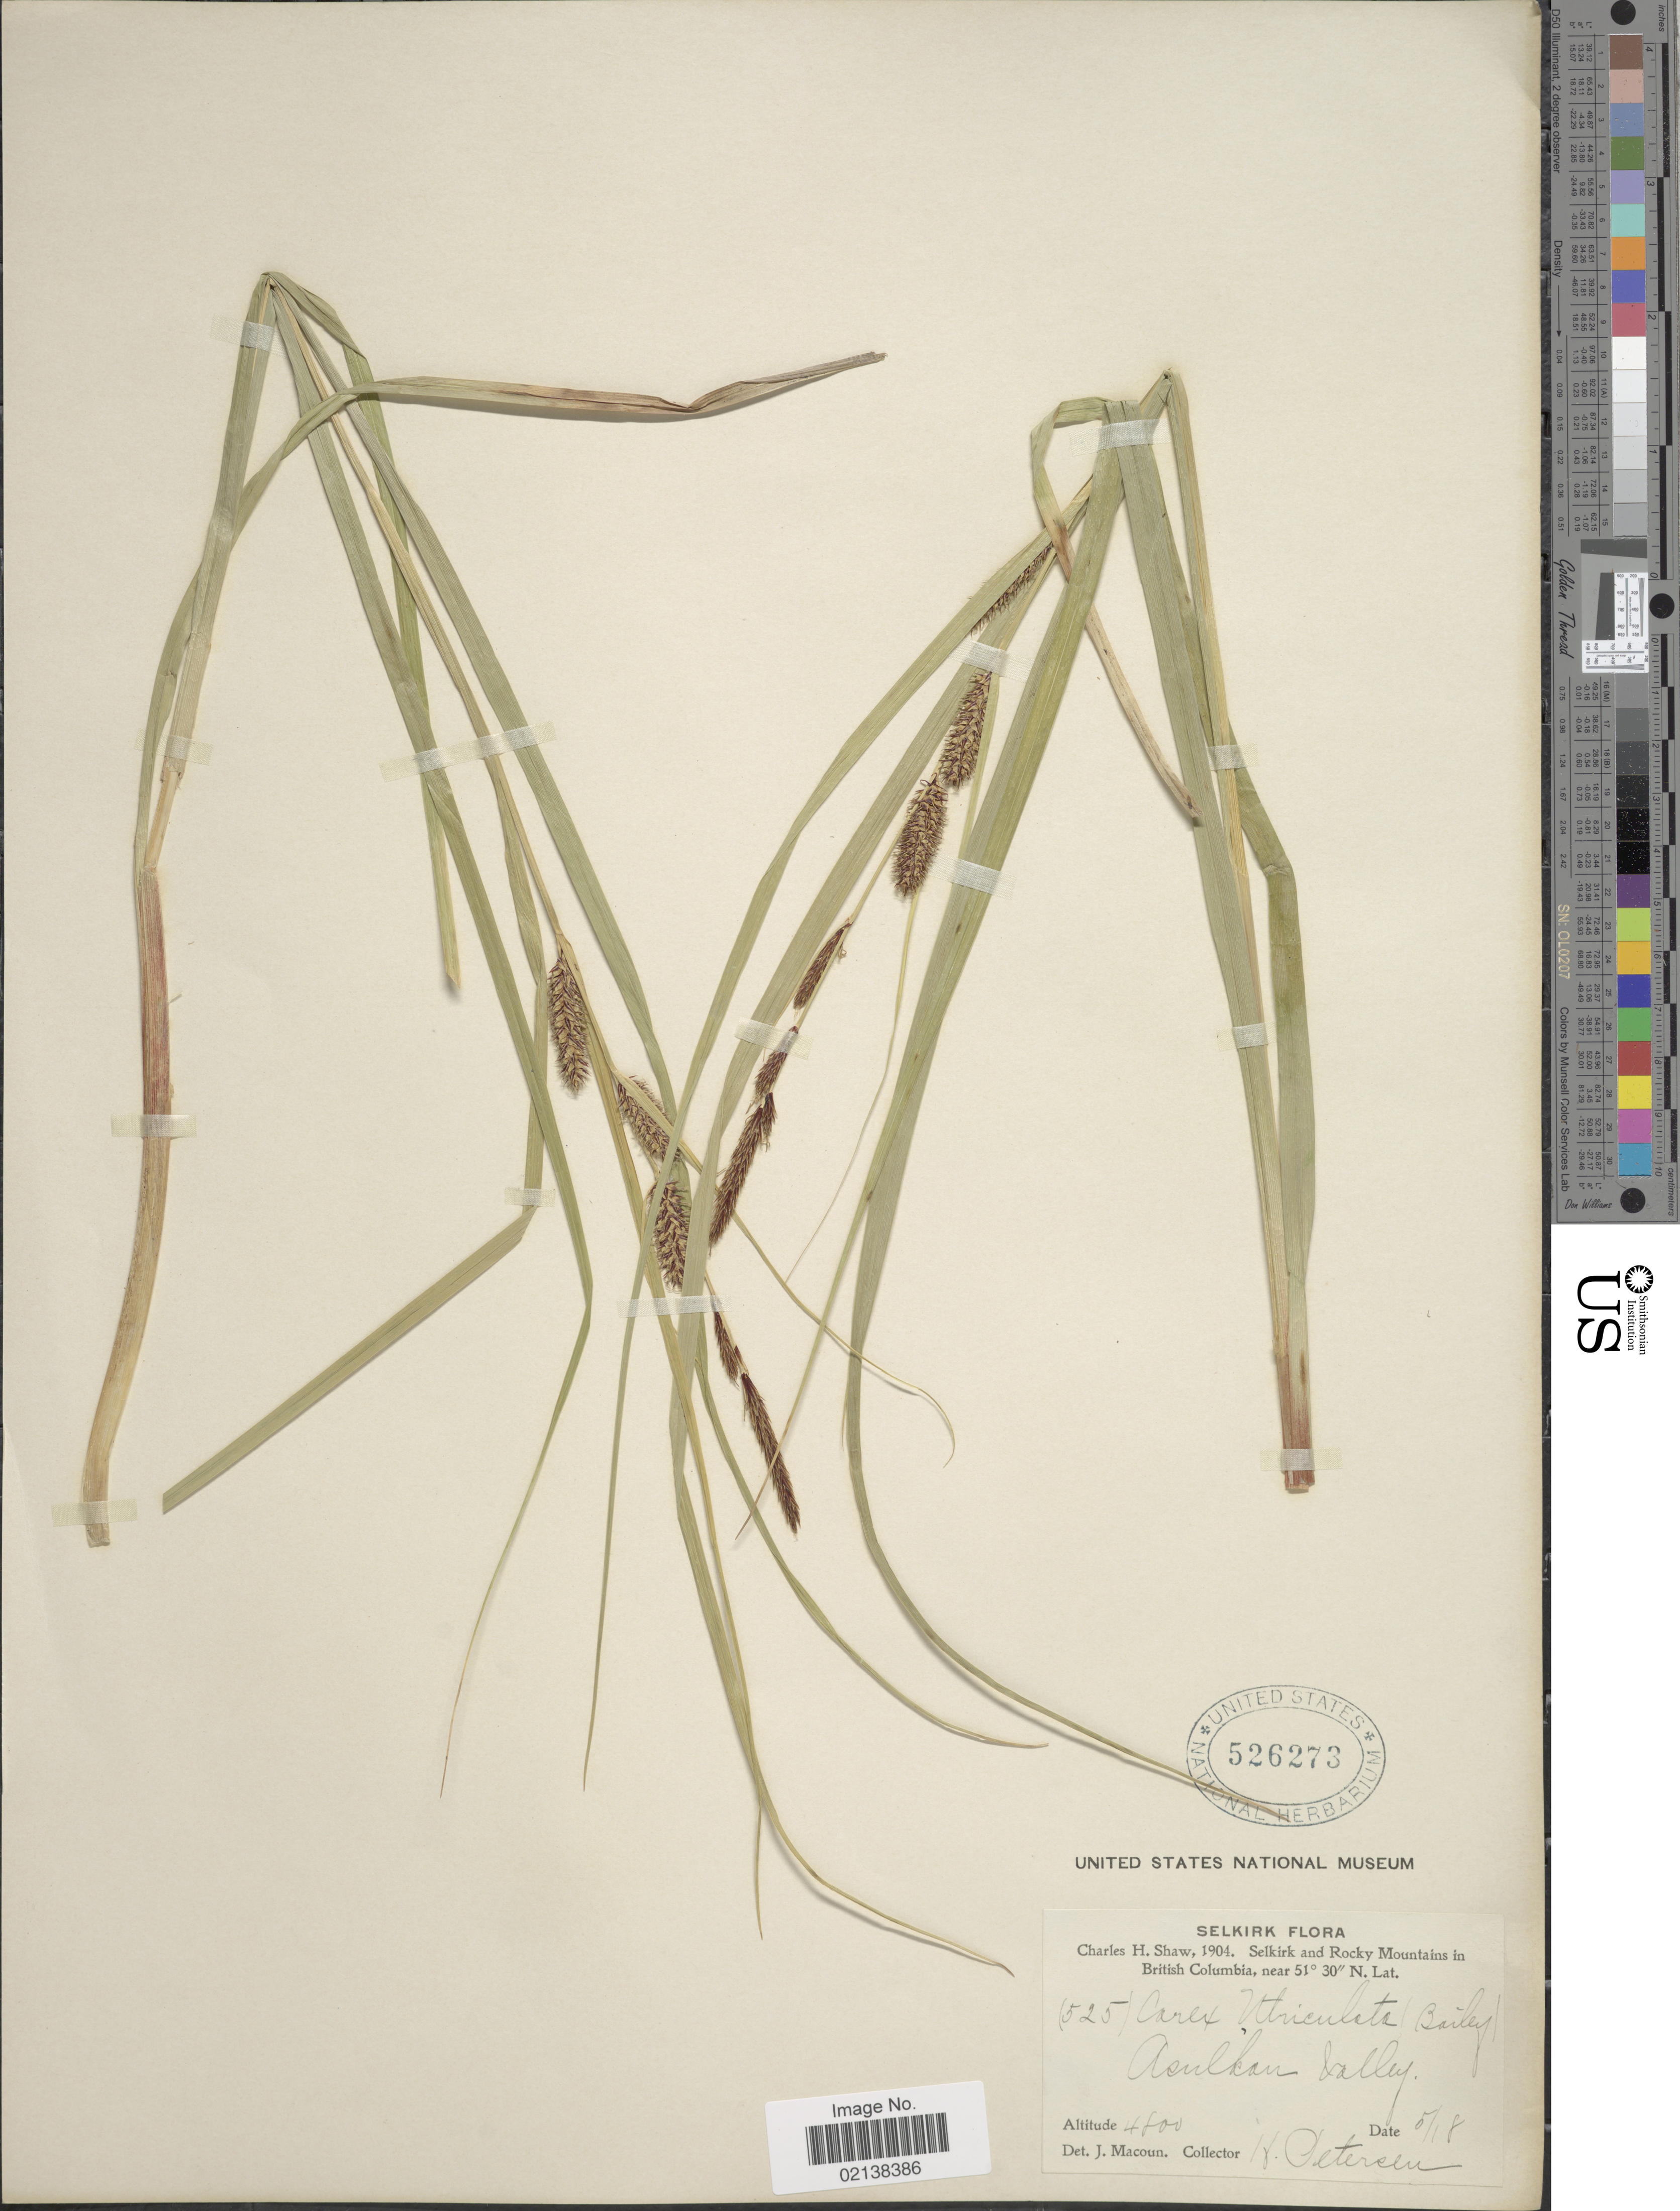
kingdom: Plantae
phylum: Tracheophyta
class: Liliopsida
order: Poales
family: Cyperaceae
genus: Carex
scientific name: Carex utriculata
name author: Boott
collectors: C. H. Shaw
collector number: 525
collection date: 1904-05-18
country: Canada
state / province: British Columbia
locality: Selkirk and Rocky Mountains, Asulkan Valley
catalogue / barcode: US 526273